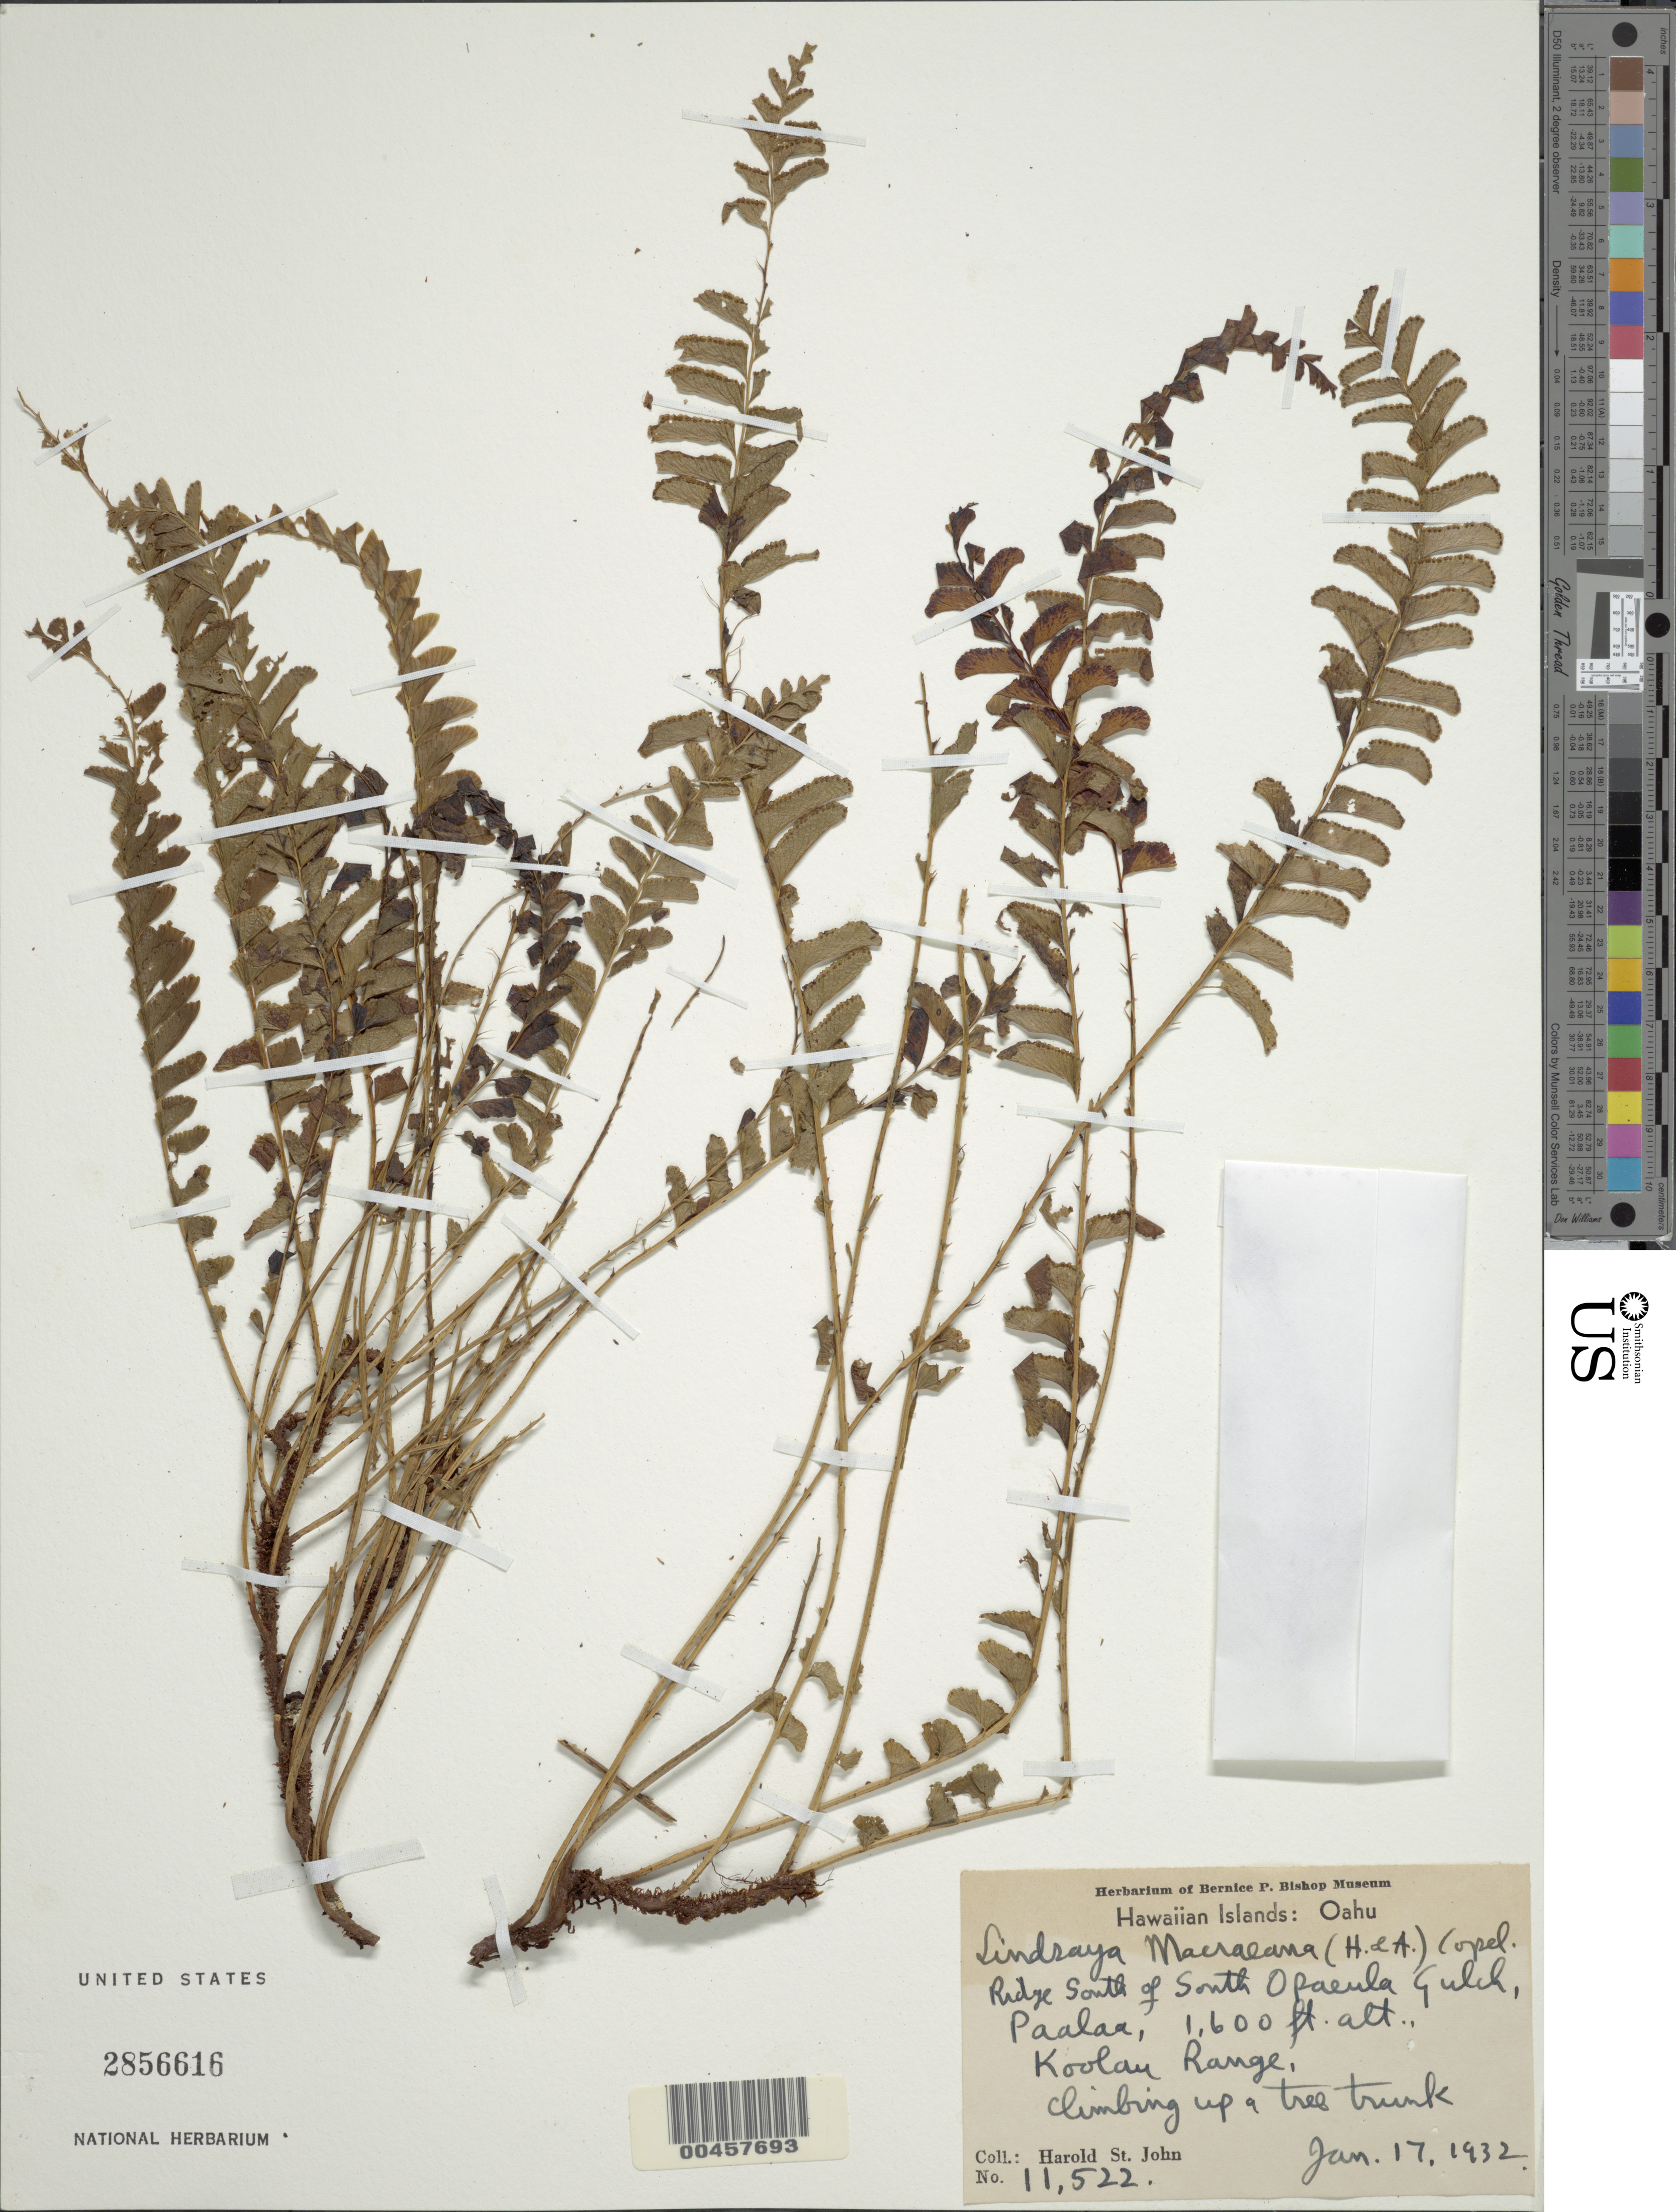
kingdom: Plantae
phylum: Tracheophyta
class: Polypodiopsida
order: Polypodiales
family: Lindsaeaceae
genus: Lindsaea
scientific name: Lindsaea repens var. macraeana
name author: (Hook. & Arn.) Mett. ex Kuhn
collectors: H. St. John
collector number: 11522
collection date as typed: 17 Jan 1932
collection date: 1932-01-17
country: United States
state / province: Hawaii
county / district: Honolulu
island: Oahu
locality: Ridge south of South Opaeula Gulch, Paalaa, Koolau Range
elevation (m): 488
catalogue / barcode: US 2856616